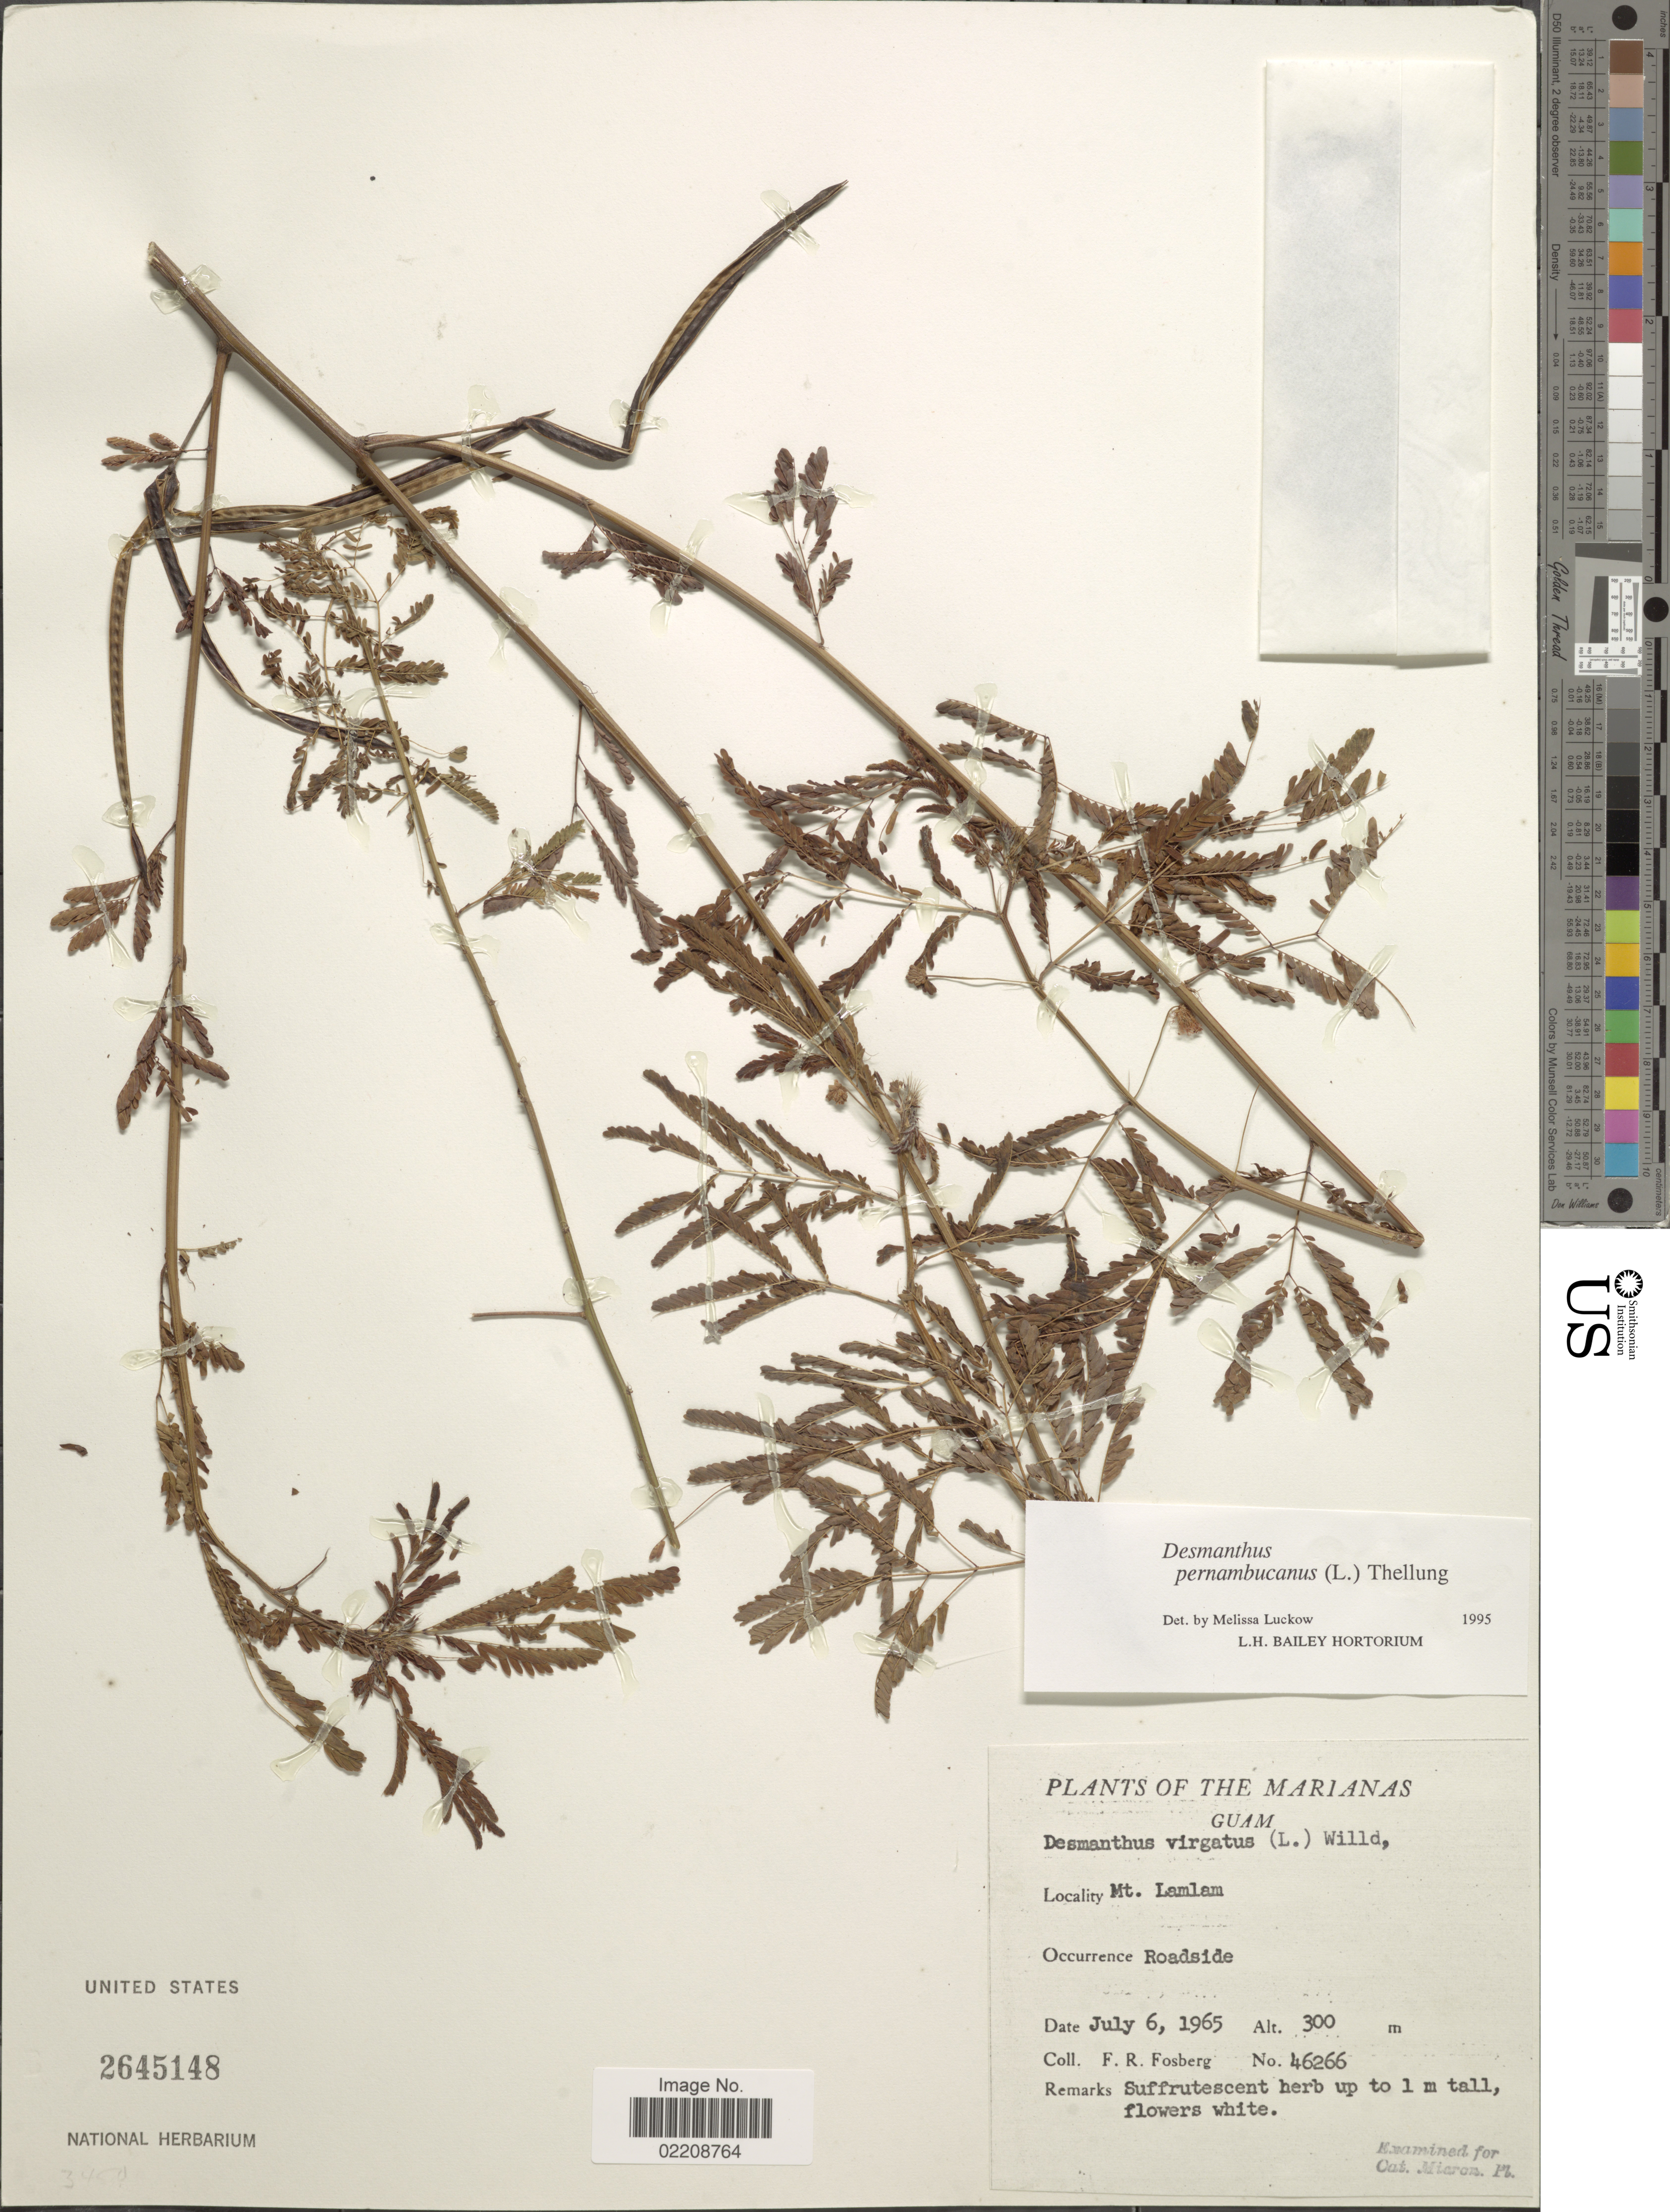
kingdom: Plantae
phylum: Tracheophyta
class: Magnoliopsida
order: Fabales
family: Fabaceae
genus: Desmanthus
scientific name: Desmanthus pernambucanus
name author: (L.) Thell.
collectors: F. R. Fosberg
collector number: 46266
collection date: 1965-07-06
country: Guam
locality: The Marianas, Mt. Lamlam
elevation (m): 300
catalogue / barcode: US 2645148